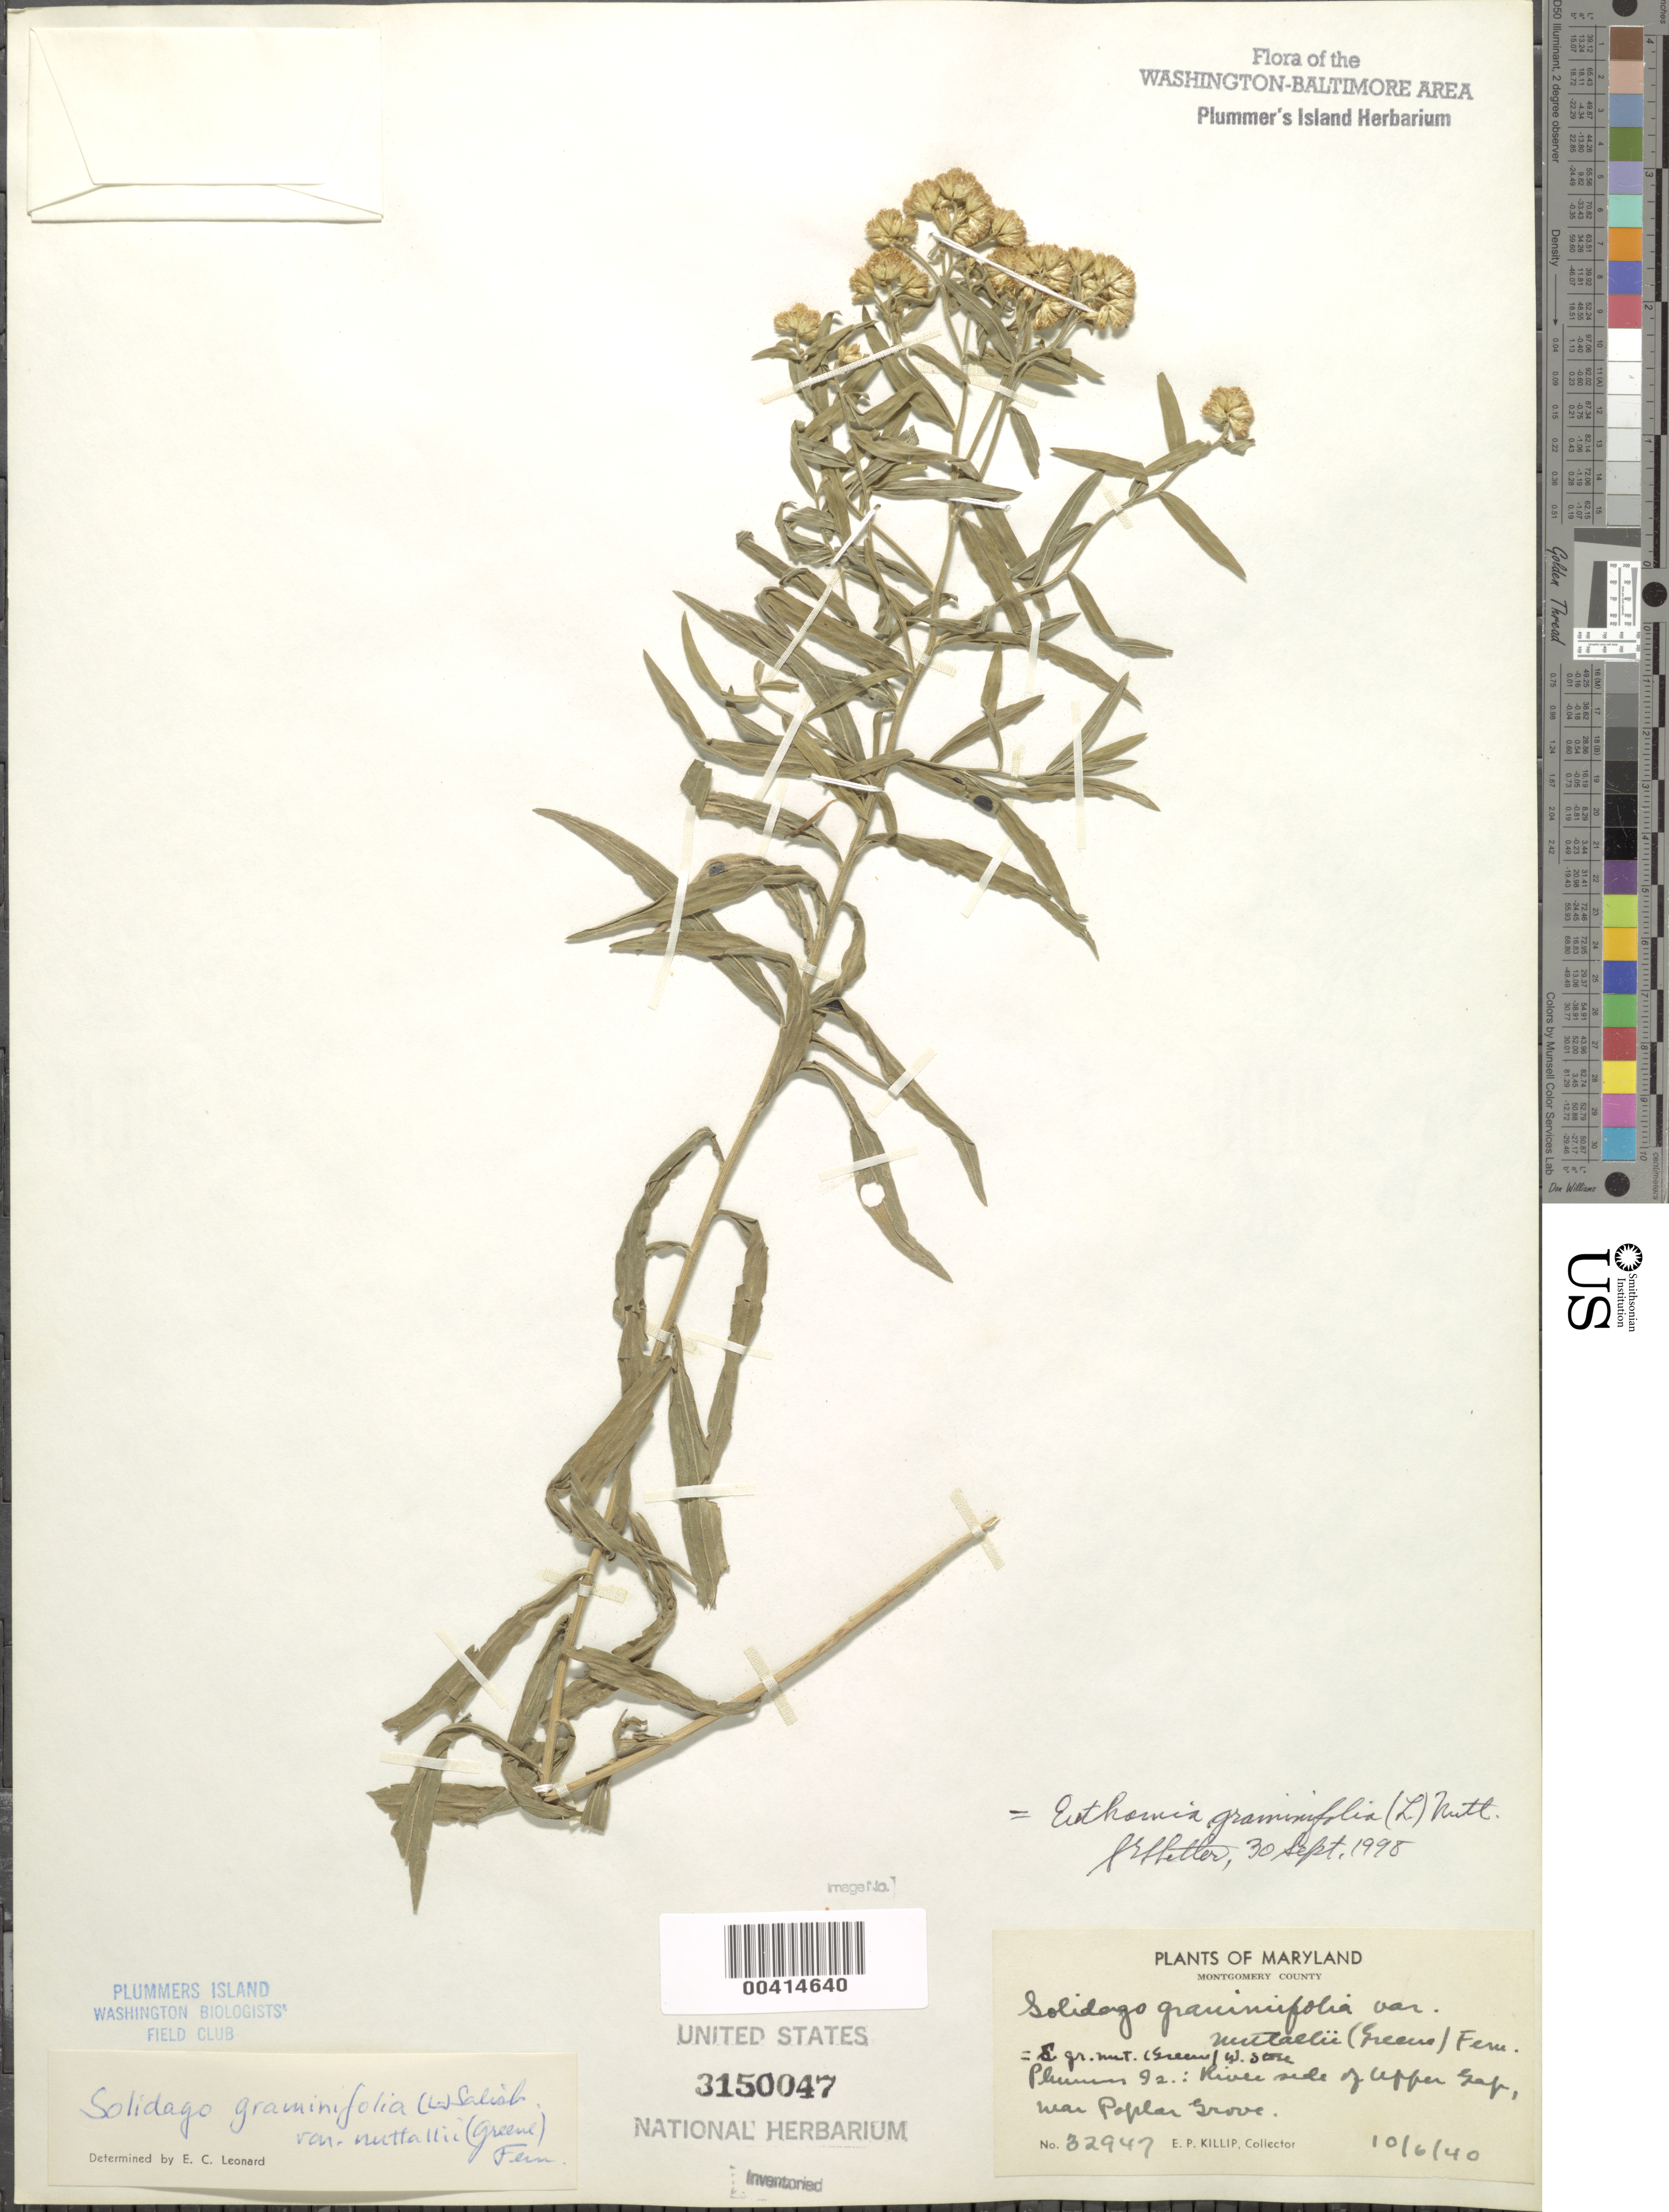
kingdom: Plantae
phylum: Tracheophyta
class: Magnoliopsida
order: Asterales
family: Asteraceae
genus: Euthamia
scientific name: Euthamia graminifolia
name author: (L.) Nutt.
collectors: E. P. Killip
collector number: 32947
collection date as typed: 06 Oct 1940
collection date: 1940-10-06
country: United States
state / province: Maryland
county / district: Montgomery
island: Plummers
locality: Plummer's Island; river side of Upper Gap near Poplar Grove C. & O. Canal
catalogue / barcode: US 3150047